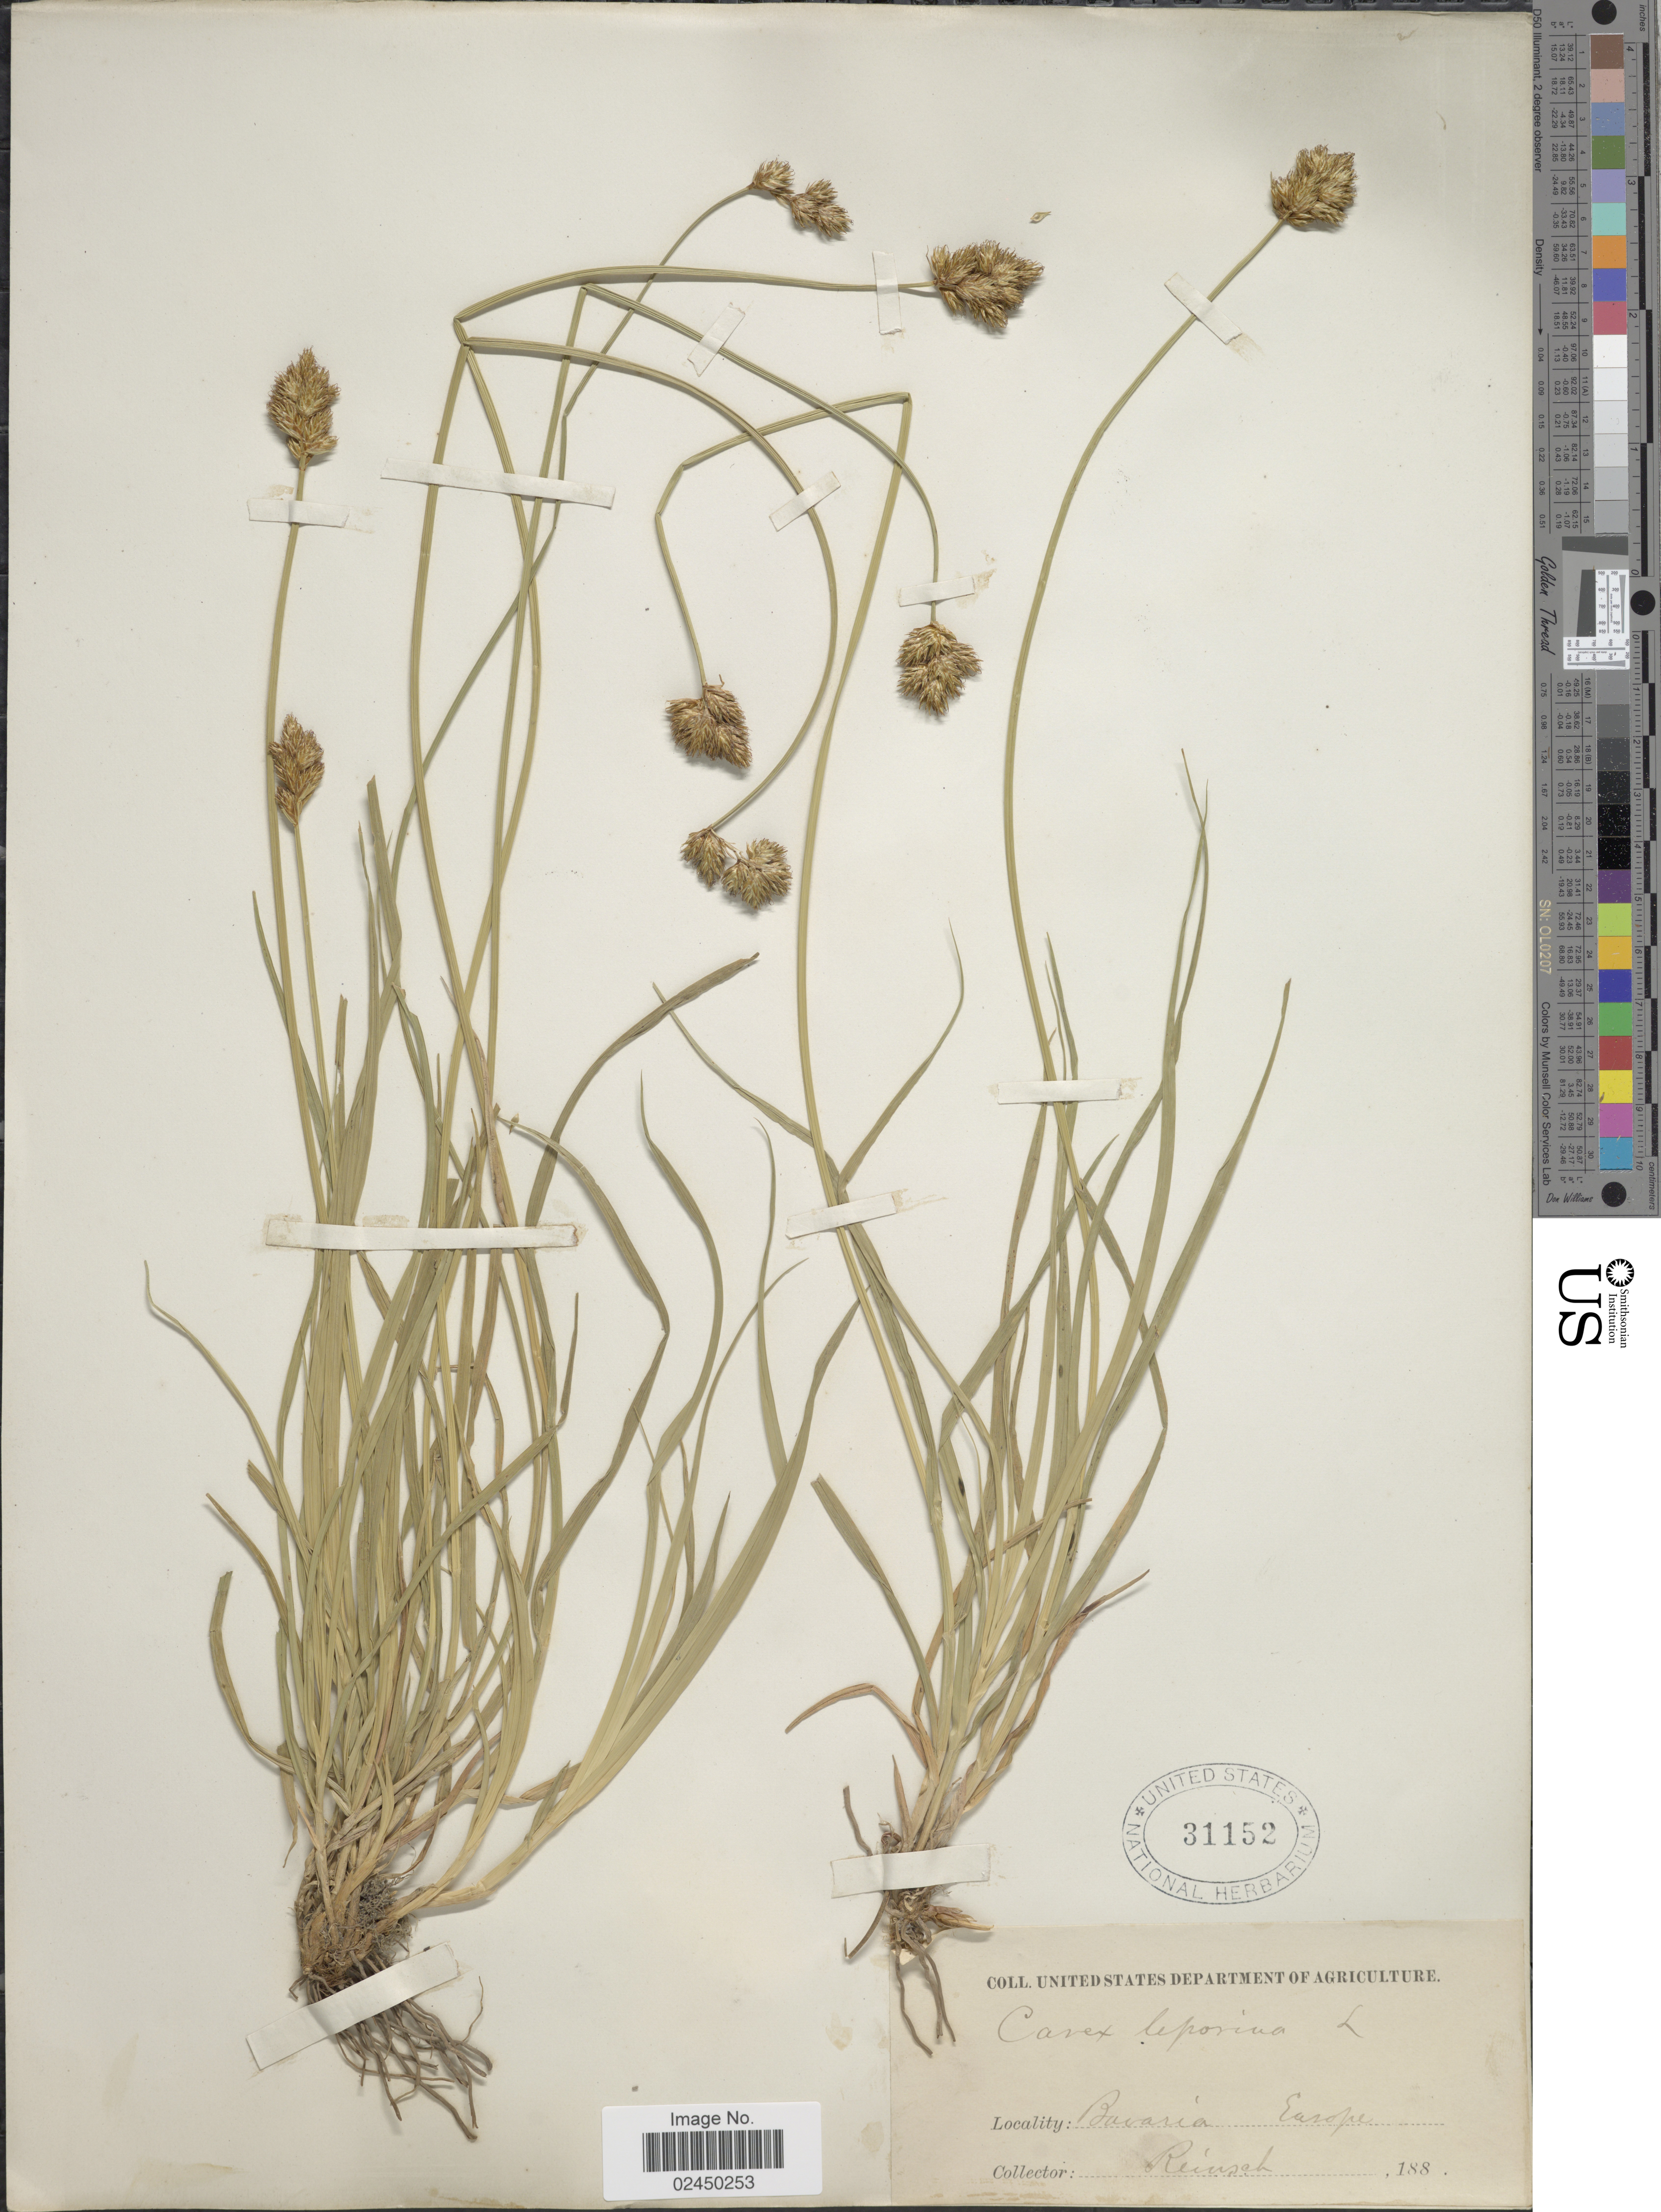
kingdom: Plantae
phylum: Tracheophyta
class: Liliopsida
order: Poales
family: Cyperaceae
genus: Carex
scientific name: Carex leporina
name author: L.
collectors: Reinsch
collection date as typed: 188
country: Germany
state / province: Bayern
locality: Bavaria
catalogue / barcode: US 31152